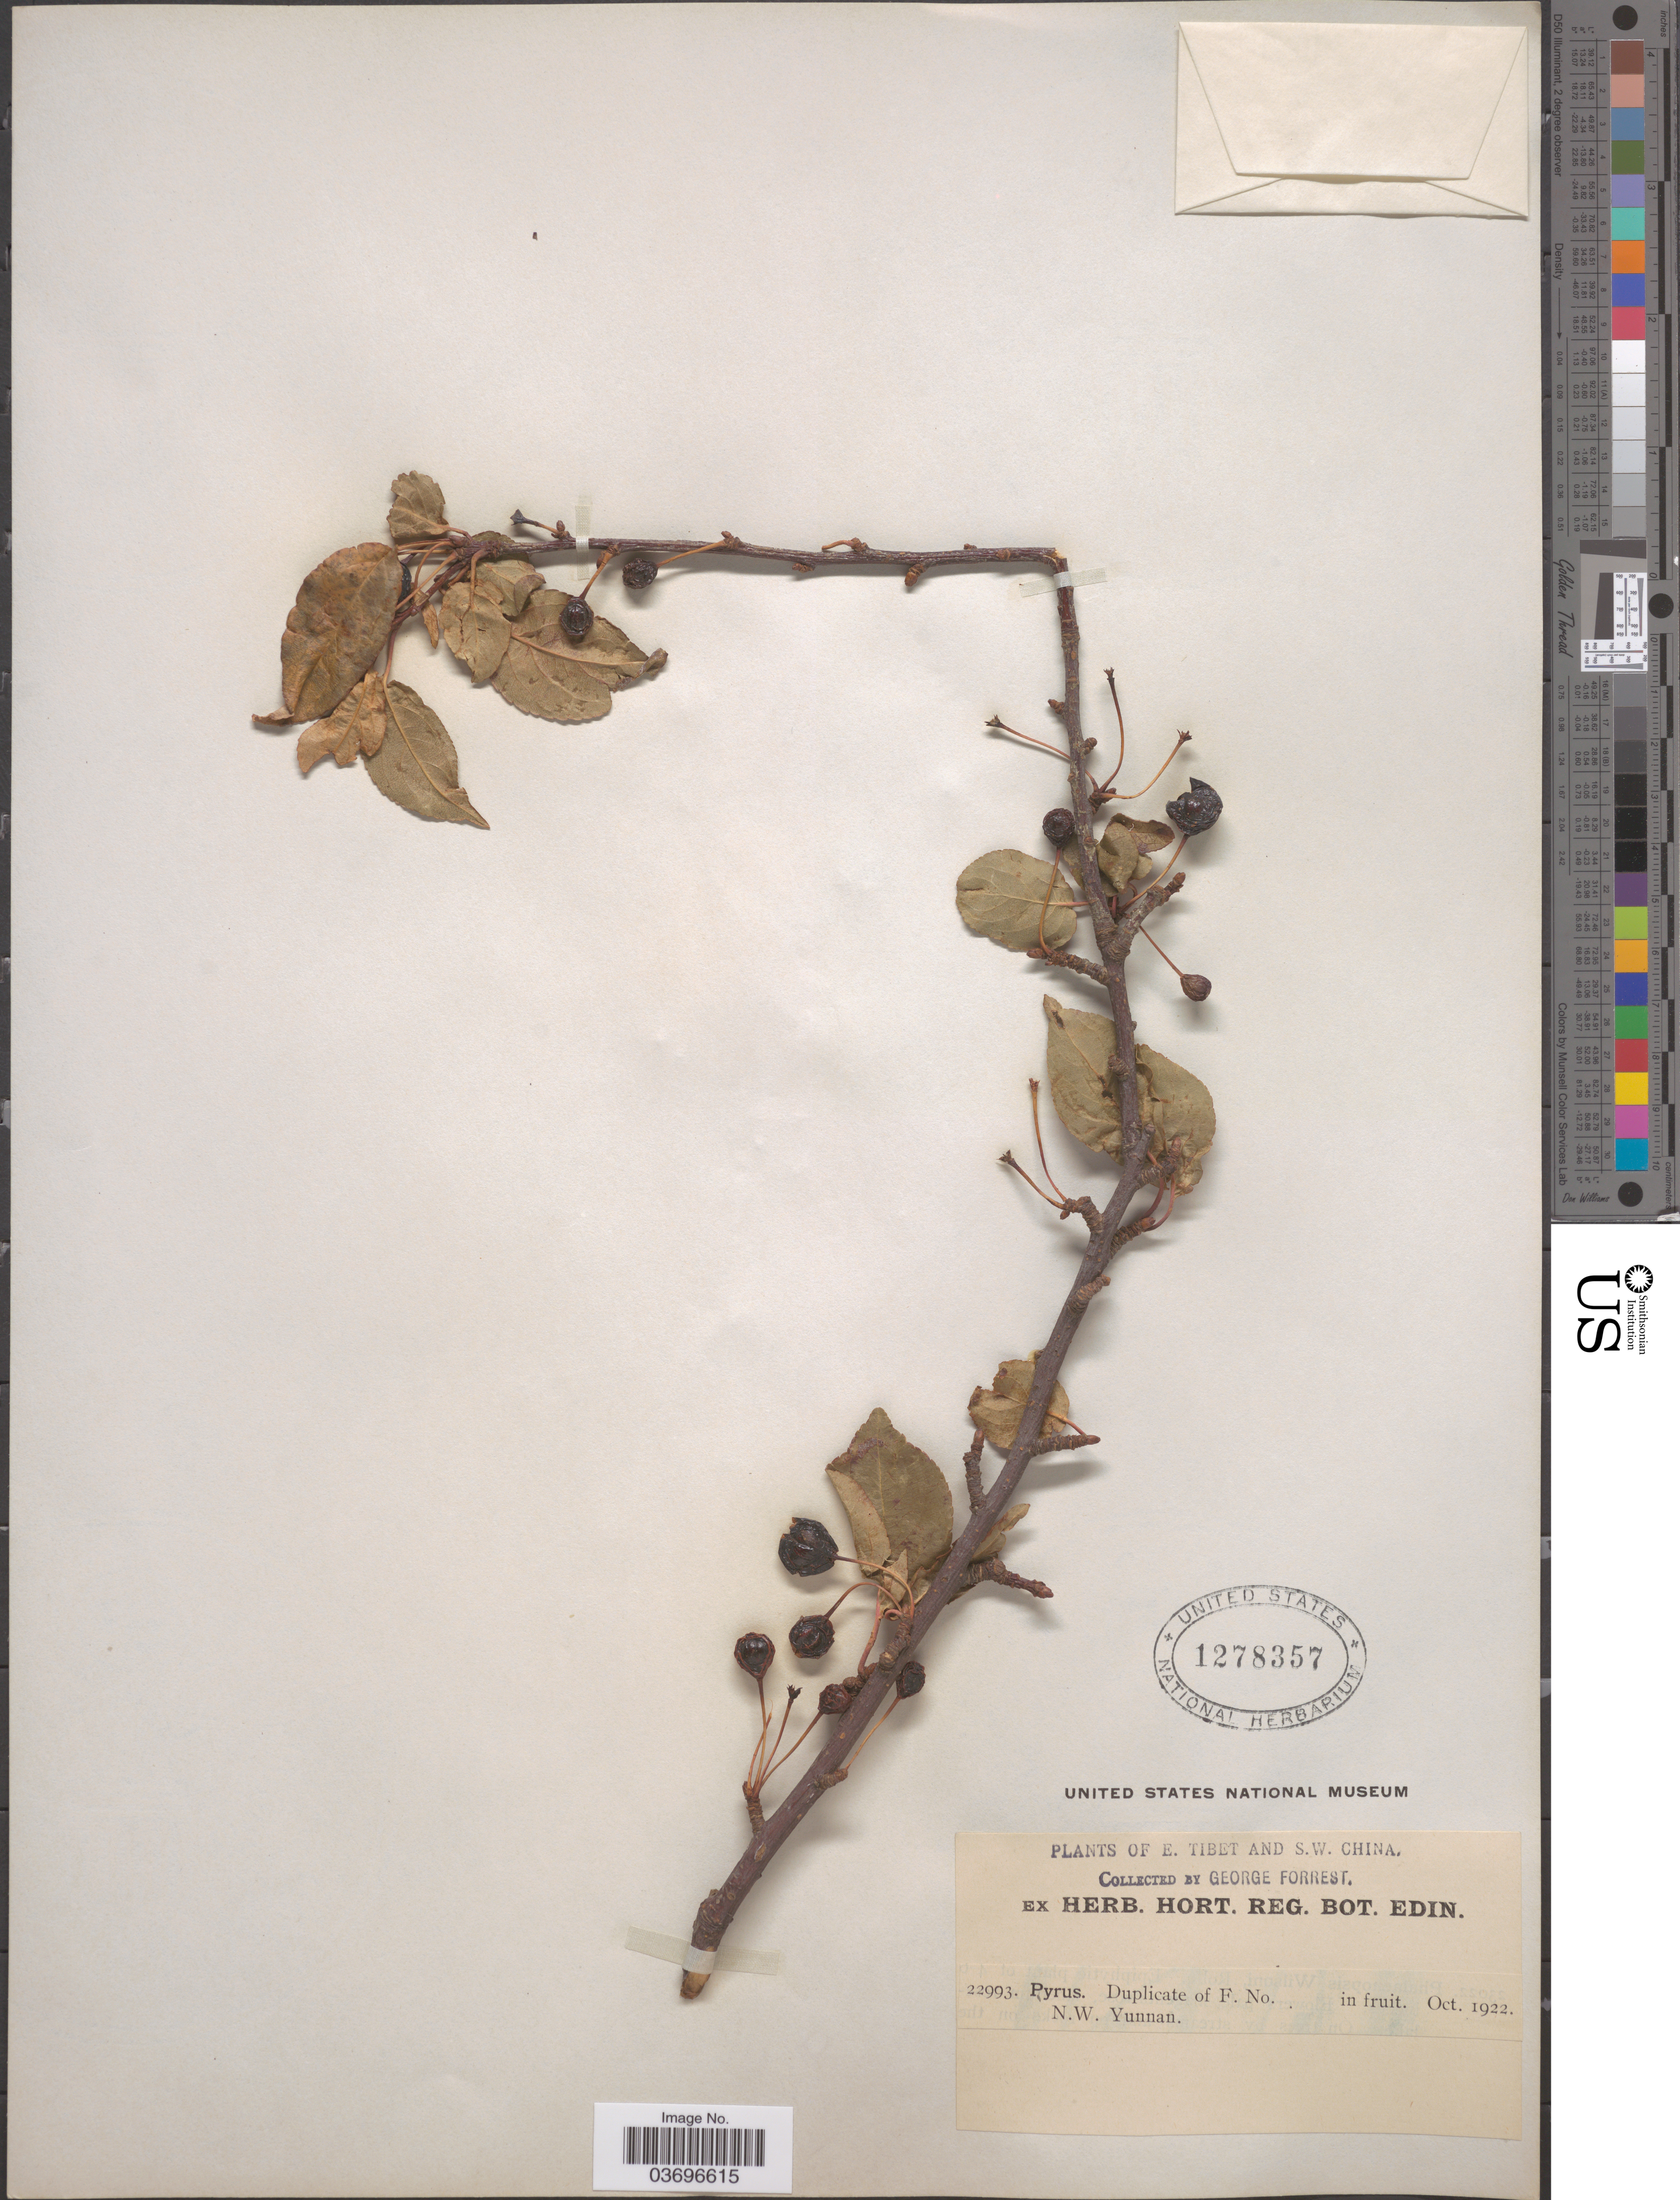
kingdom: Plantae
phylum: Tracheophyta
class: Magnoliopsida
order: Rosales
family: Rosaceae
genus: Pyrus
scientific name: Pyrus sp.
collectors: G. Forrest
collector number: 22993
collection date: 1922-10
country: China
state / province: Yunnan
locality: S. W. China. N.W. Yunnan.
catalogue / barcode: US 1278357